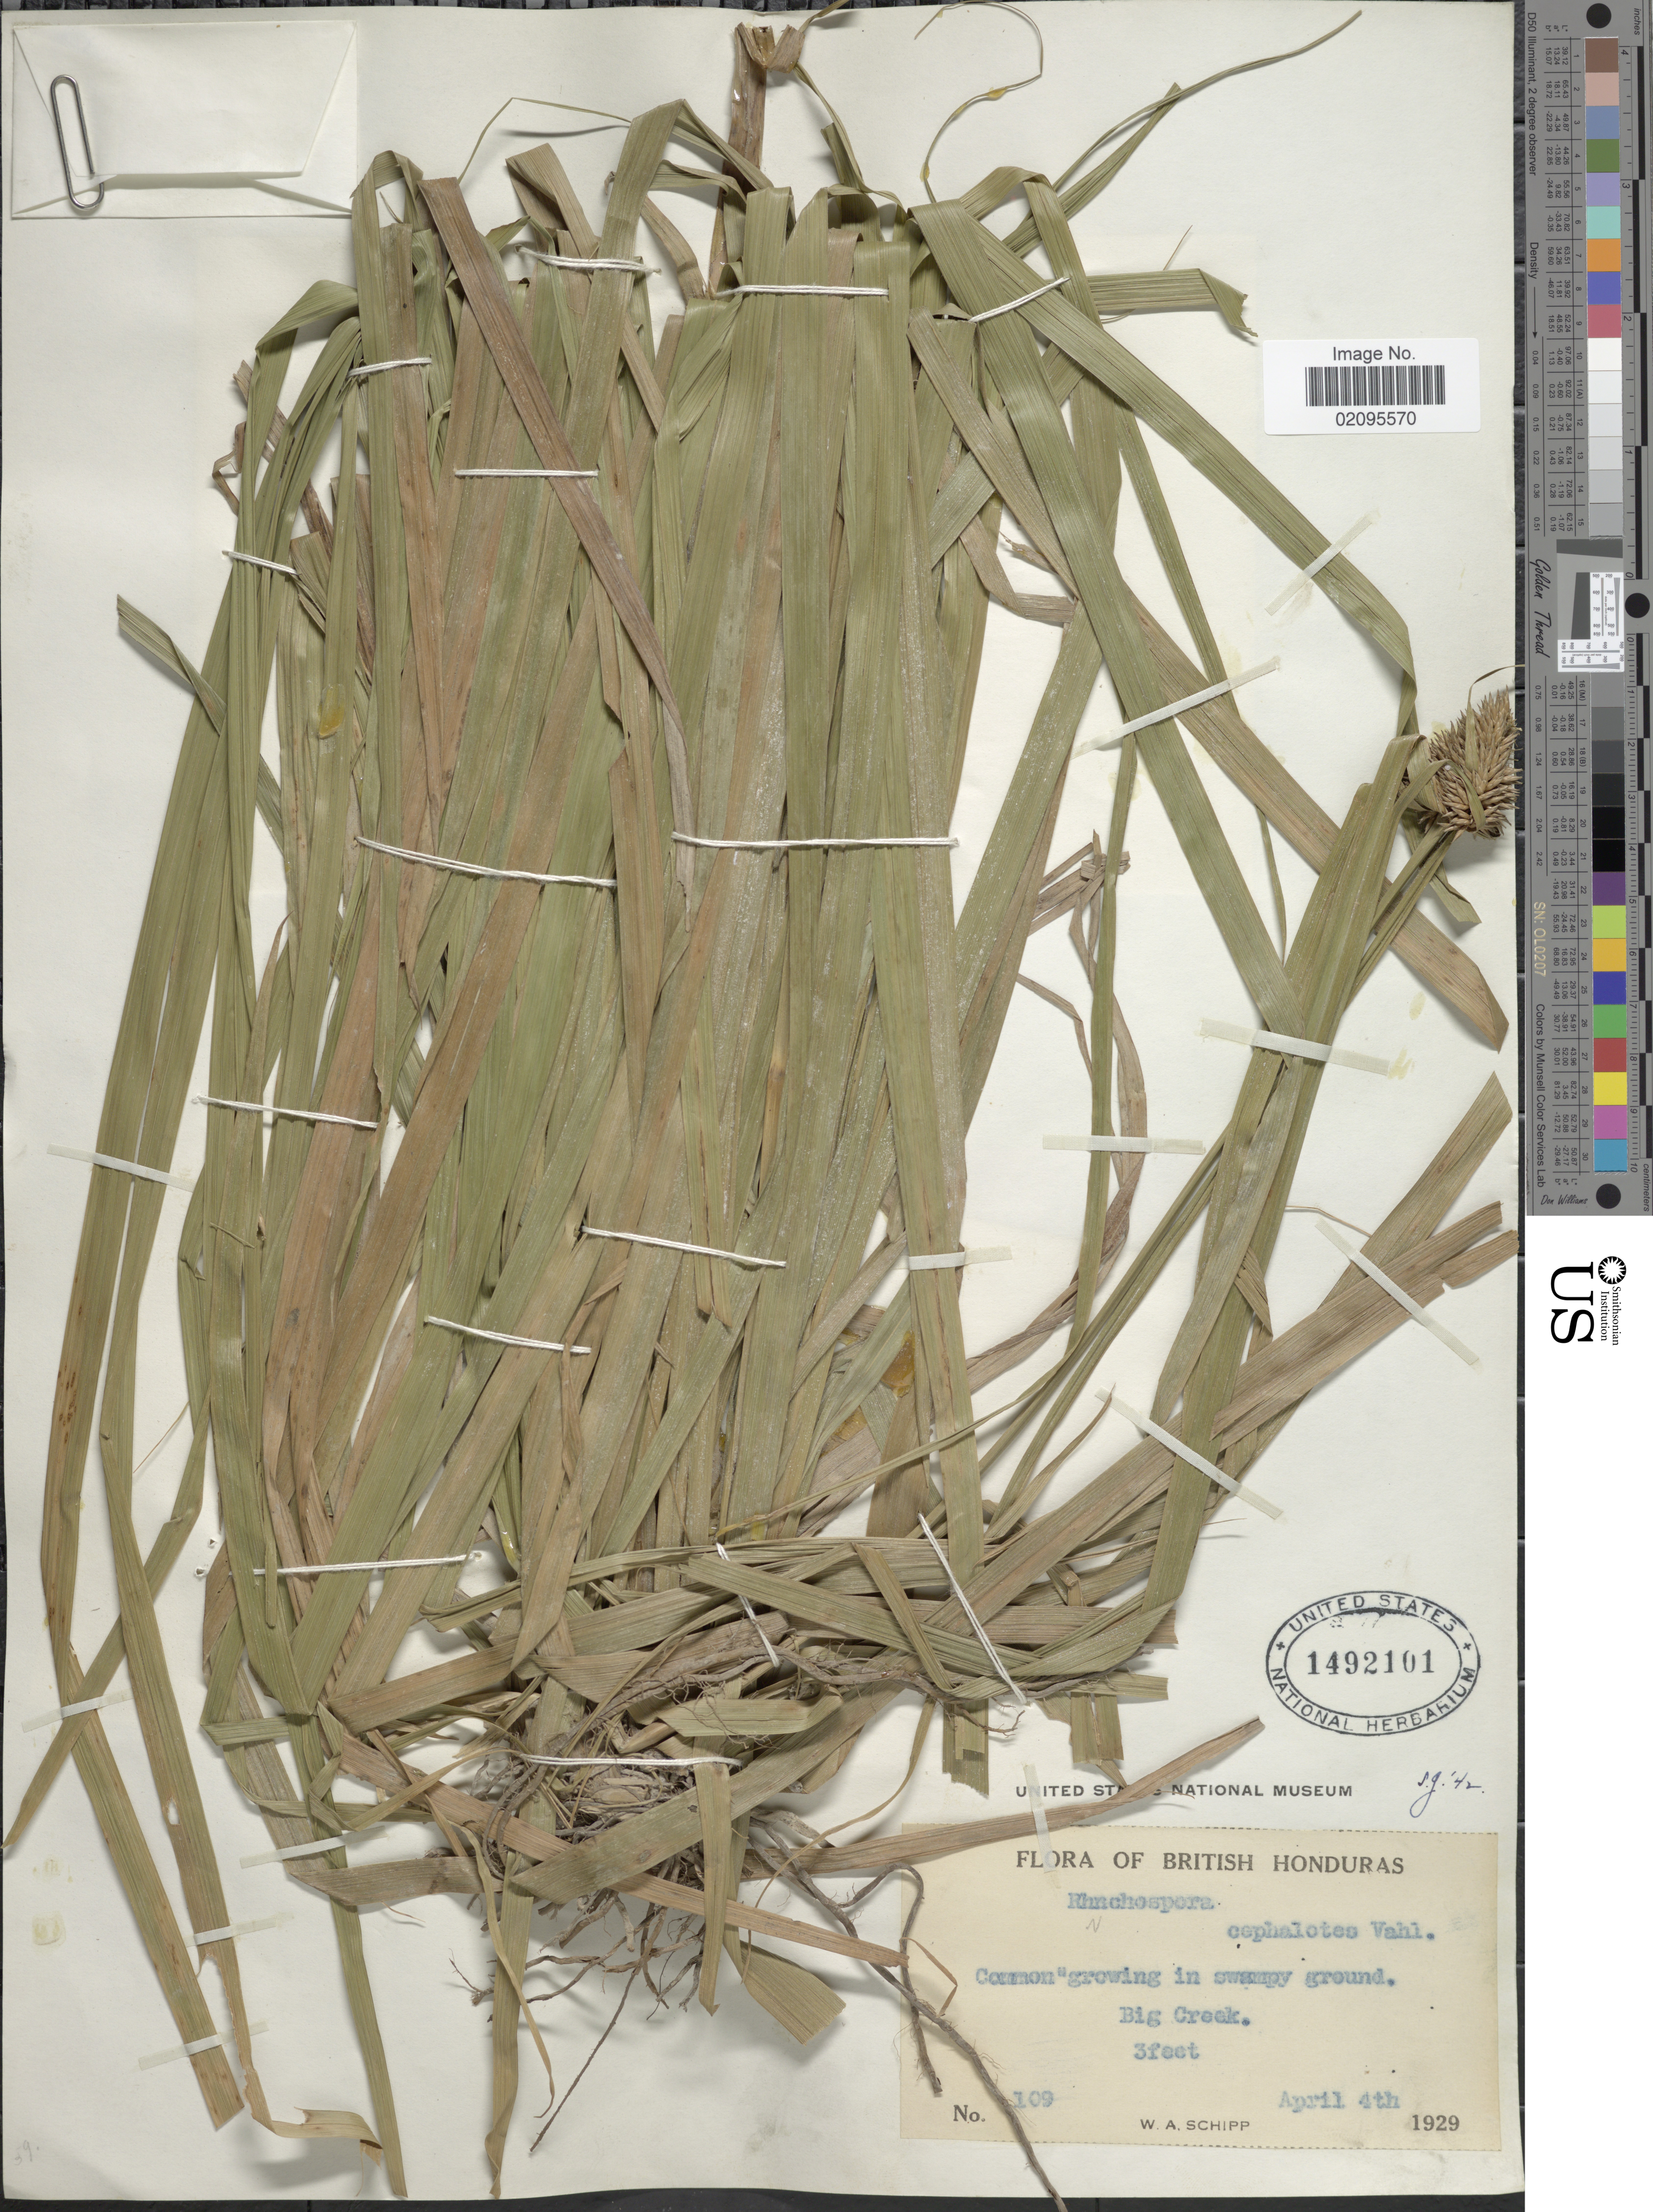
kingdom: Plantae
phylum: Tracheophyta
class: Liliopsida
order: Poales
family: Cyperaceae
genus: Rhynchospora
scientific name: Rhynchospora cephalotes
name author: (L.) Vahl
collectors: W. Schipp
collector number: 109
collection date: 1929-04-04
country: Belize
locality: British Honduras, Big Creek.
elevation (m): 1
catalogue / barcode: US 1492101